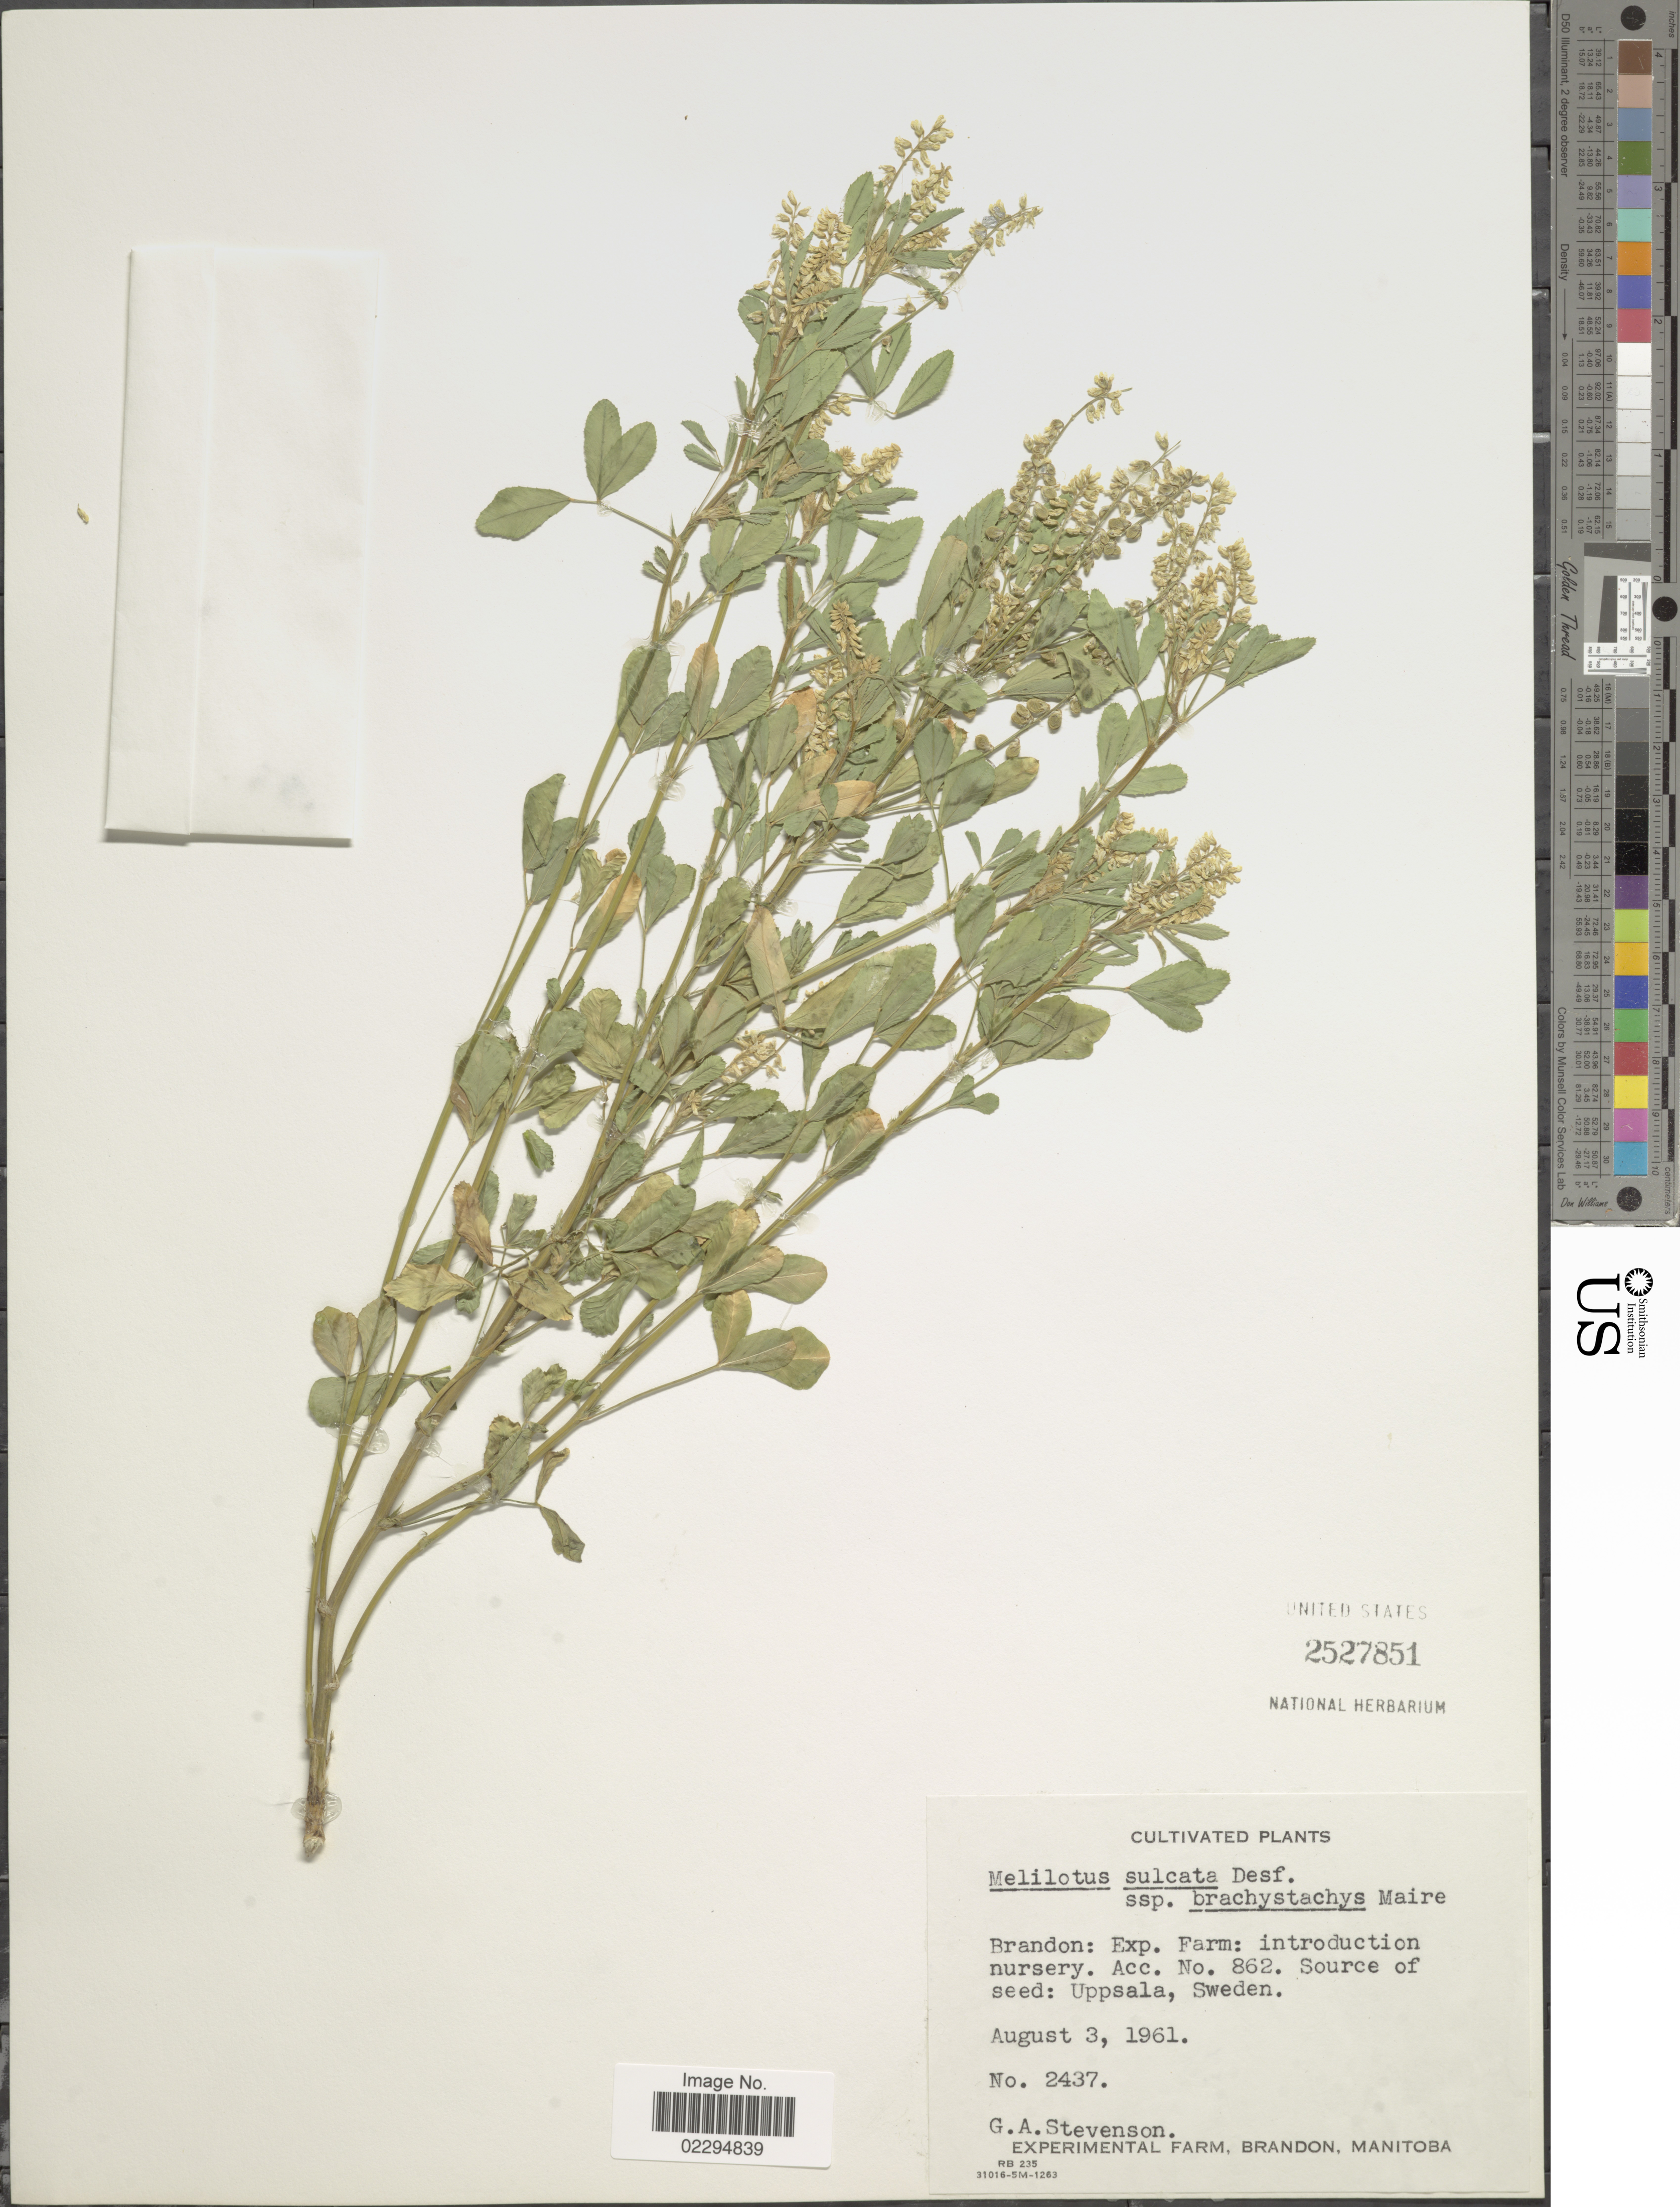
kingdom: Plantae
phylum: Tracheophyta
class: Magnoliopsida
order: Fabales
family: Fabaceae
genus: Melilotus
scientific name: Melilotus sulcatus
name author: Desf.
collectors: G. Stevenson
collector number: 2437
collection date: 1961-08-03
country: Canada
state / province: Manitoba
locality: Brandon: Exp. Farm: introduction nursery.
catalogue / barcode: US 2527851